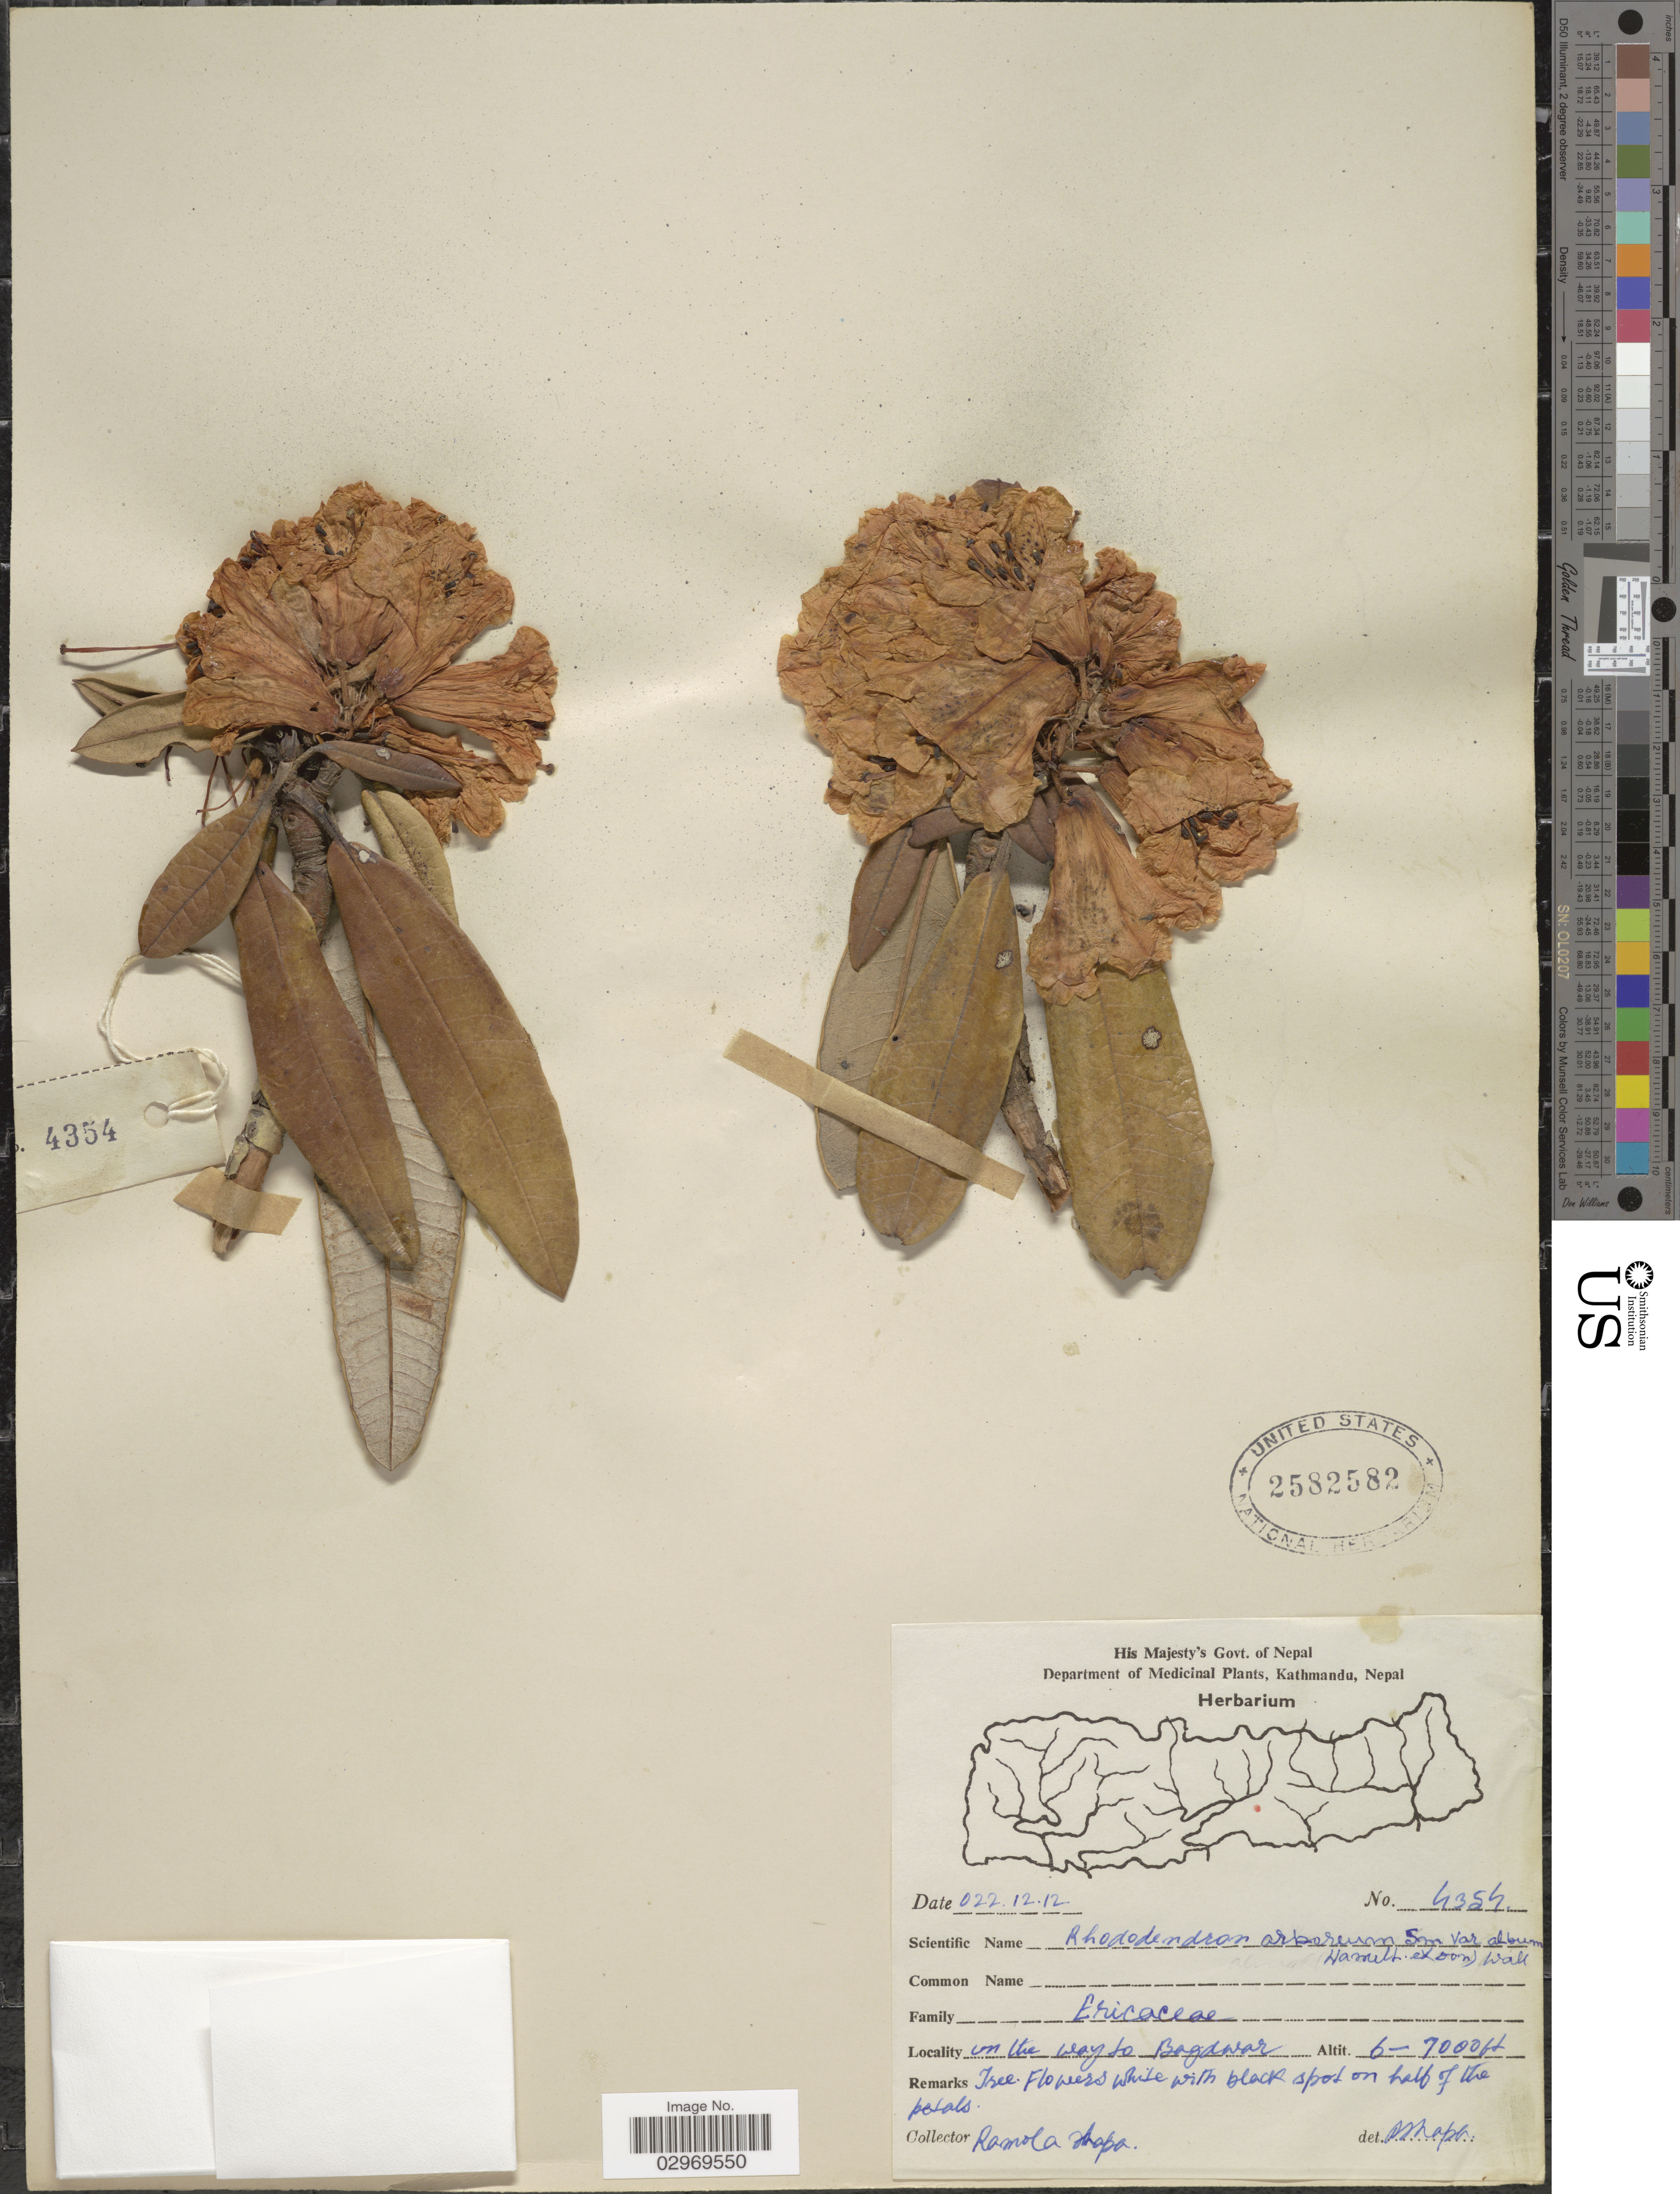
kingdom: Plantae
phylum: Tracheophyta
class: Magnoliopsida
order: Ericales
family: Ericaceae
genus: Rhododendron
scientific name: Rhododendron arboreum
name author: Sm.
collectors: R. Thapa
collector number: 4354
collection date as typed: Transcribed d/m/y: 22/12/12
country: Nepal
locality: On the way to Bagdwar.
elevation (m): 1829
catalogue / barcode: US 2582582